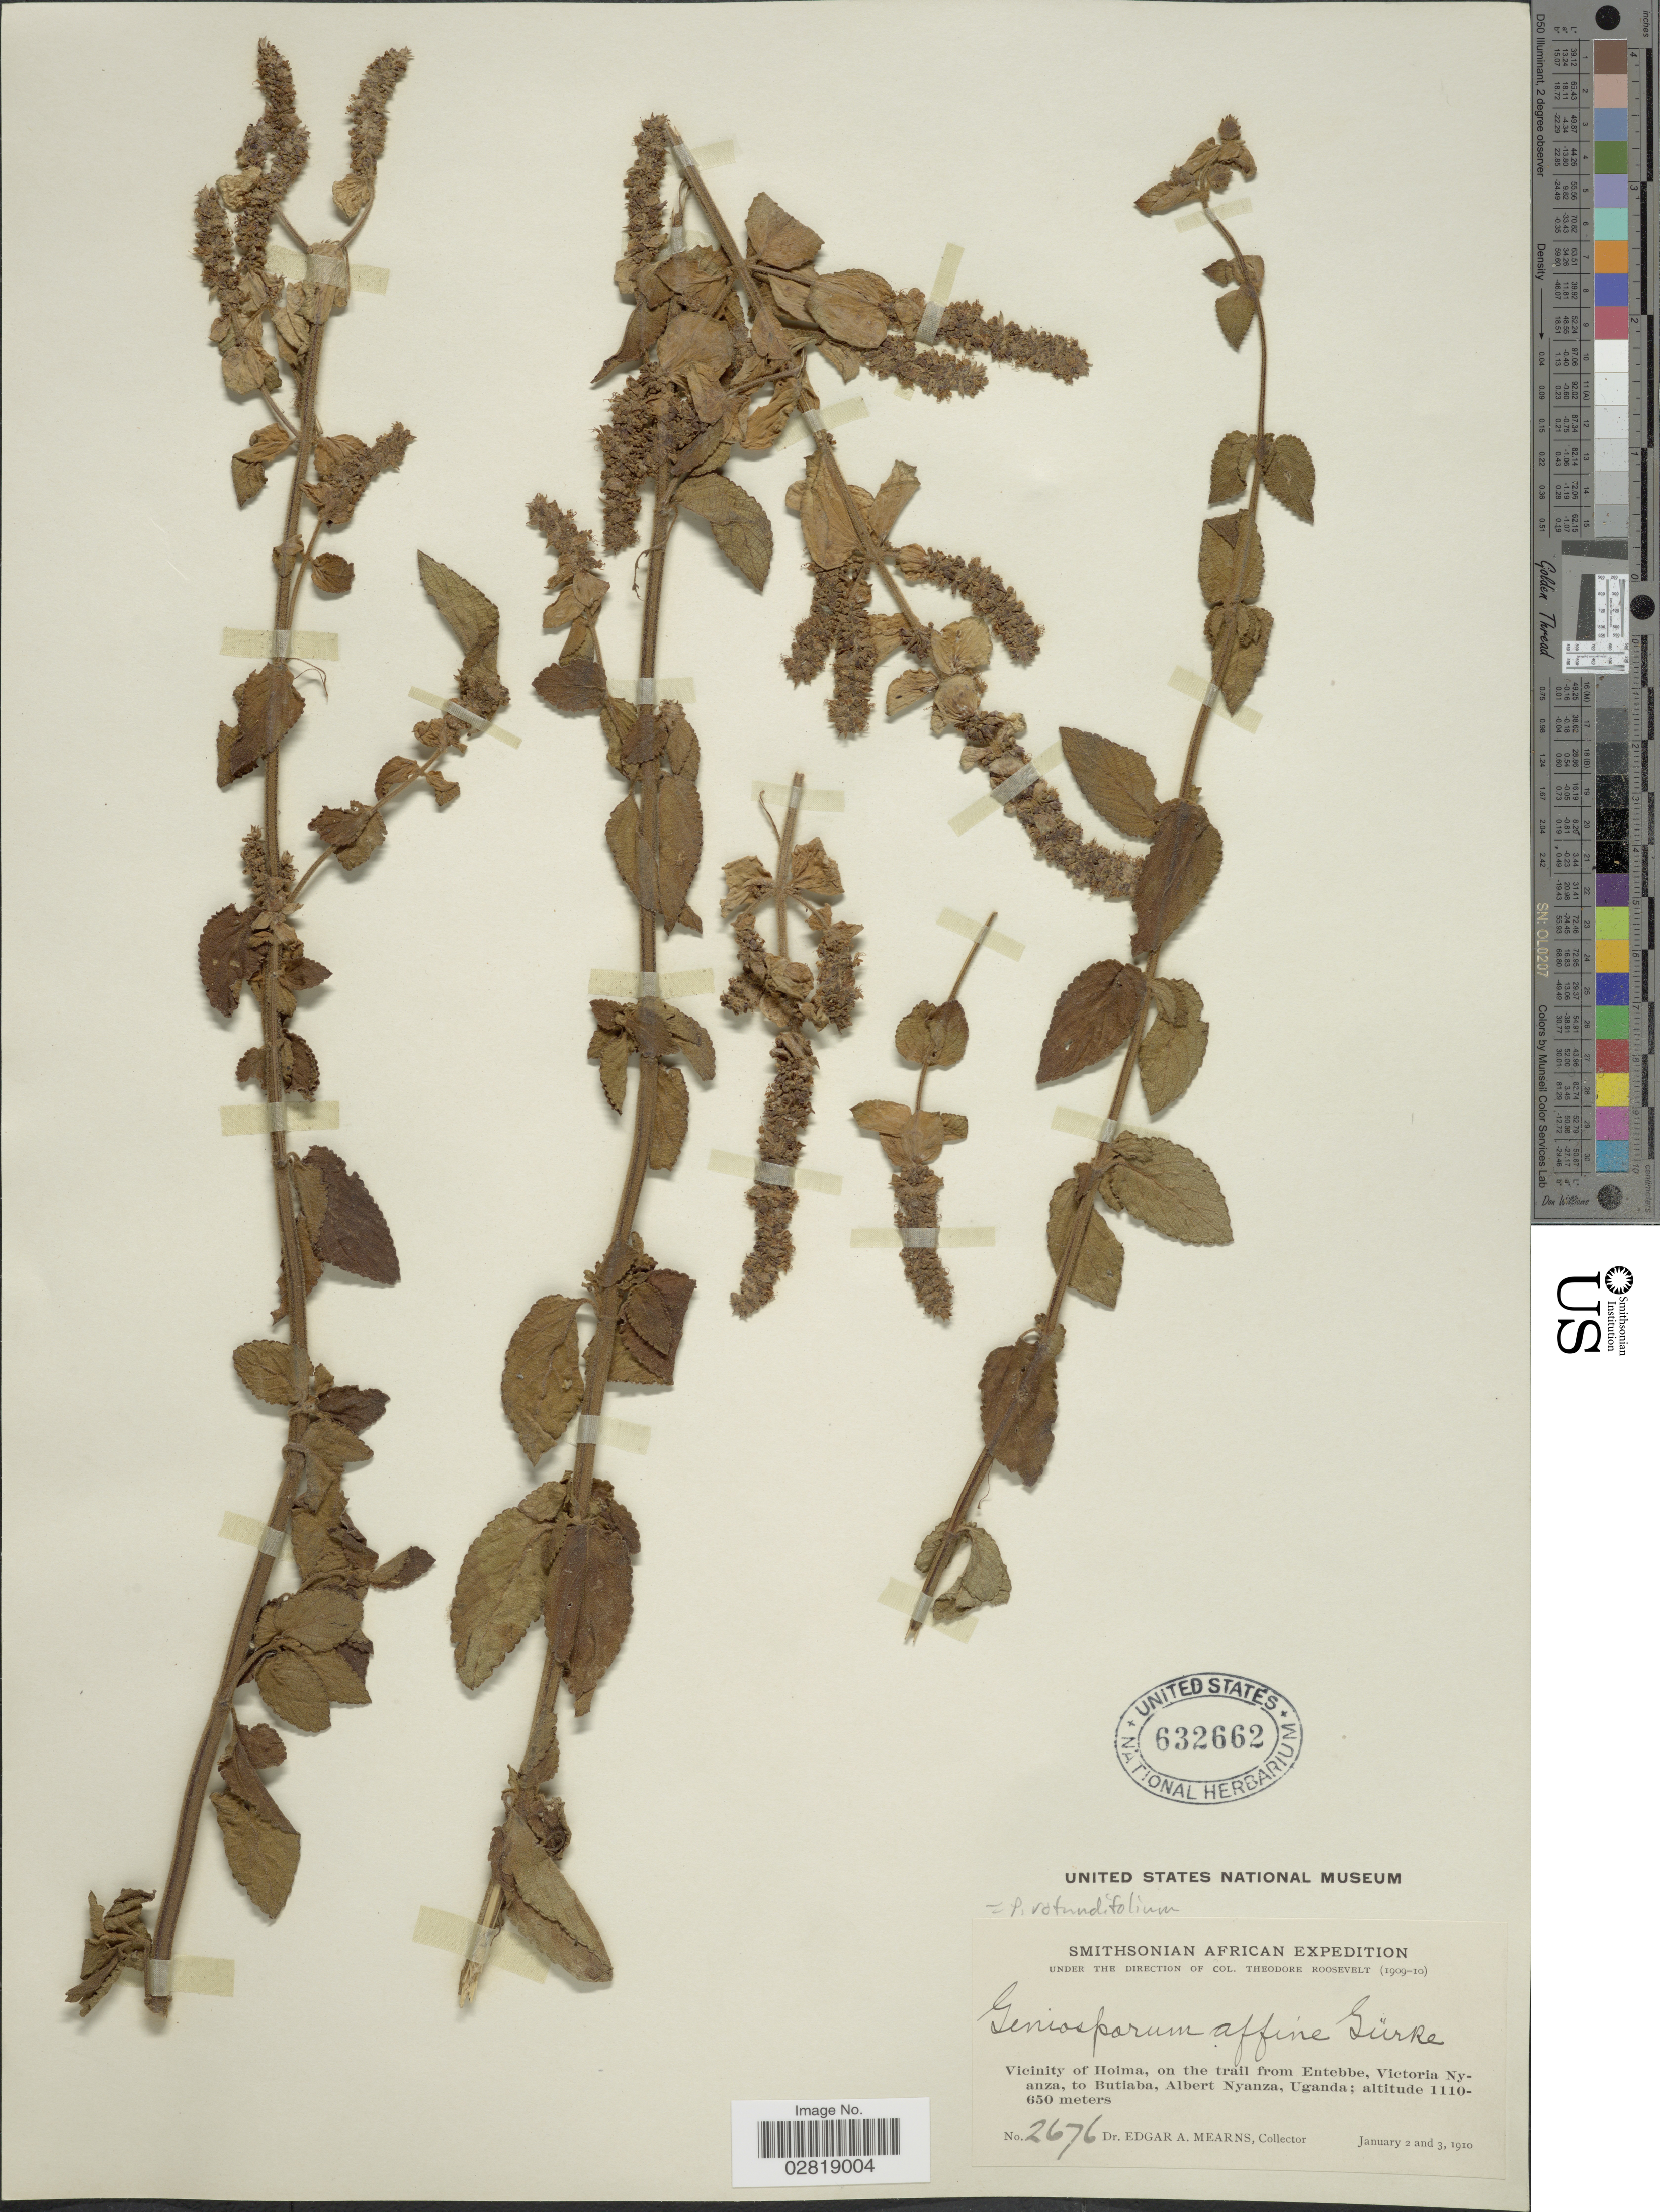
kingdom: Plantae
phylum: Tracheophyta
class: Magnoliopsida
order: Lamiales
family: Lamiaceae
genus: Platostoma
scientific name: Platostoma rotundifolium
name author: (Briq.) A.J. Paton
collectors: E. A. Mearns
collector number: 2676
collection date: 1910-01-02/1910-01-03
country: Uganda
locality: African. Vicinity of Hoima, on the trail from Entebbe, Victoria Nyanza, to Butiaba, Albert Nyanza.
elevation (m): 650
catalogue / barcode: US 632662